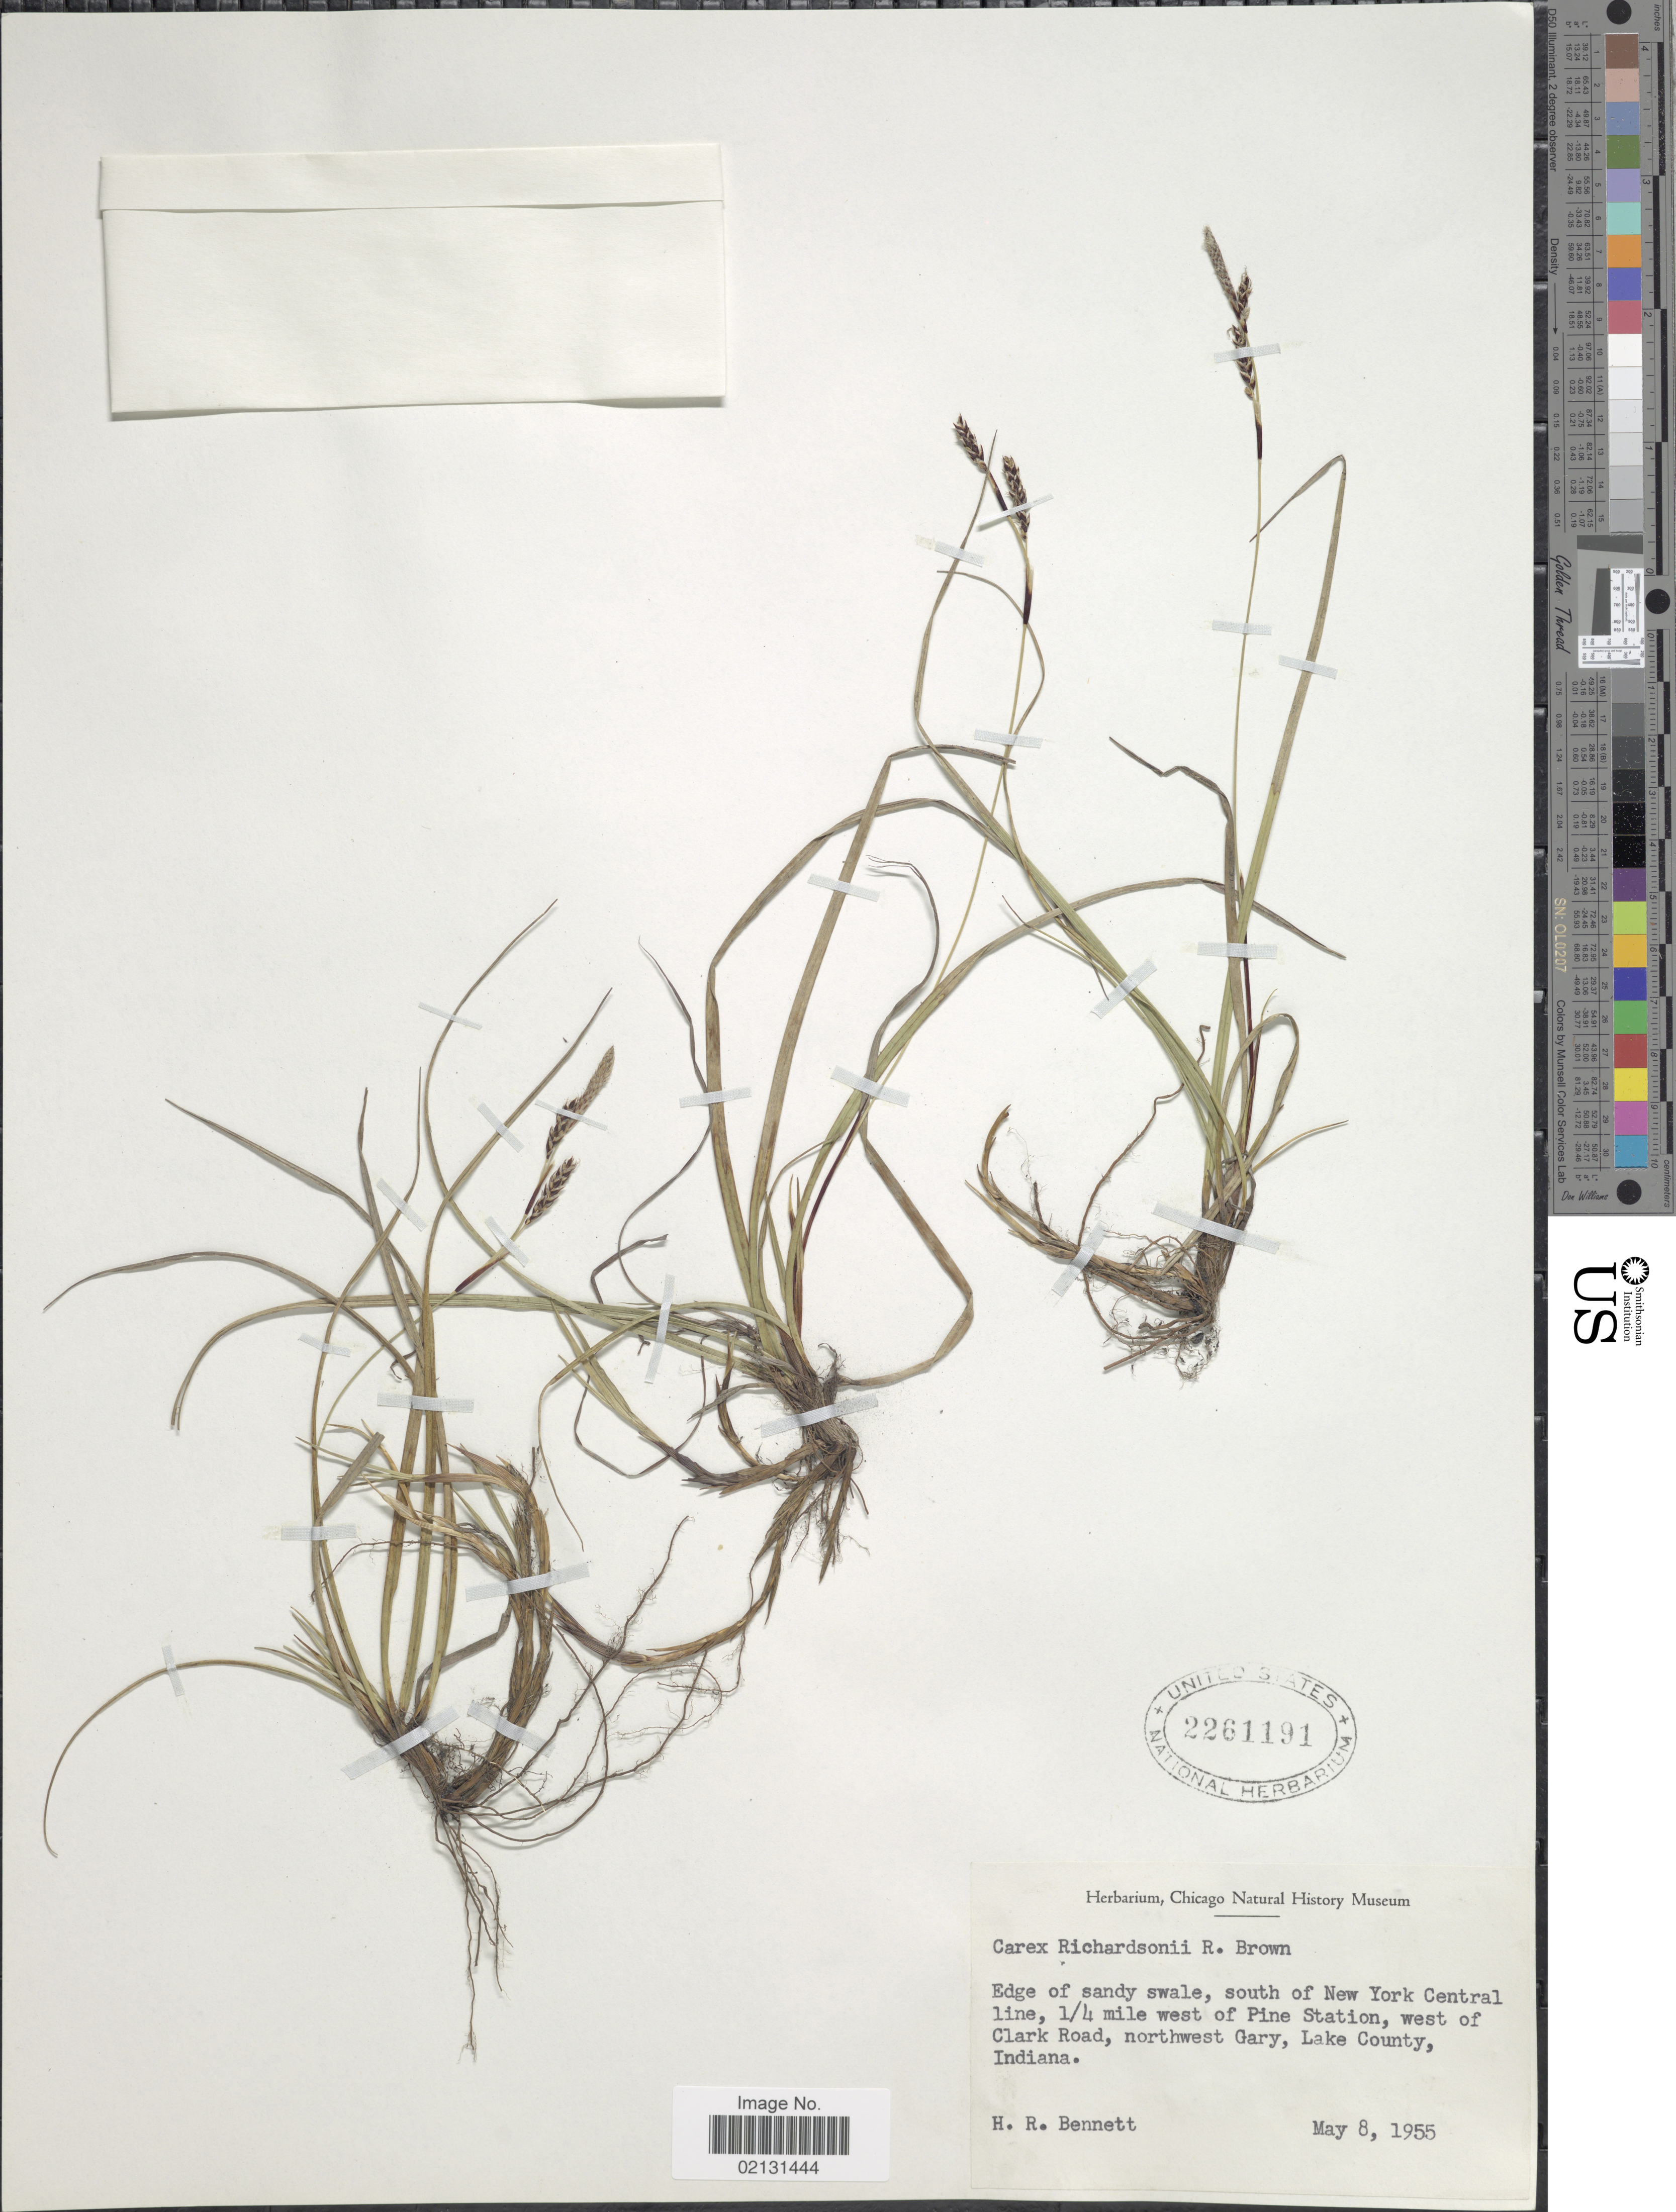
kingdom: Plantae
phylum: Tracheophyta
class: Liliopsida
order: Poales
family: Cyperaceae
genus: Carex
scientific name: Carex richardsonii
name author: R. Br.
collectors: H. R. Bennett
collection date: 1955-05-08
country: United States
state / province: Indiana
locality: Edge of sandy swale, south of New York Central, 1/4mile west of Pine Station, west of Clark Road, northwest Gary, Lake County.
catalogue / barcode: US 2261191